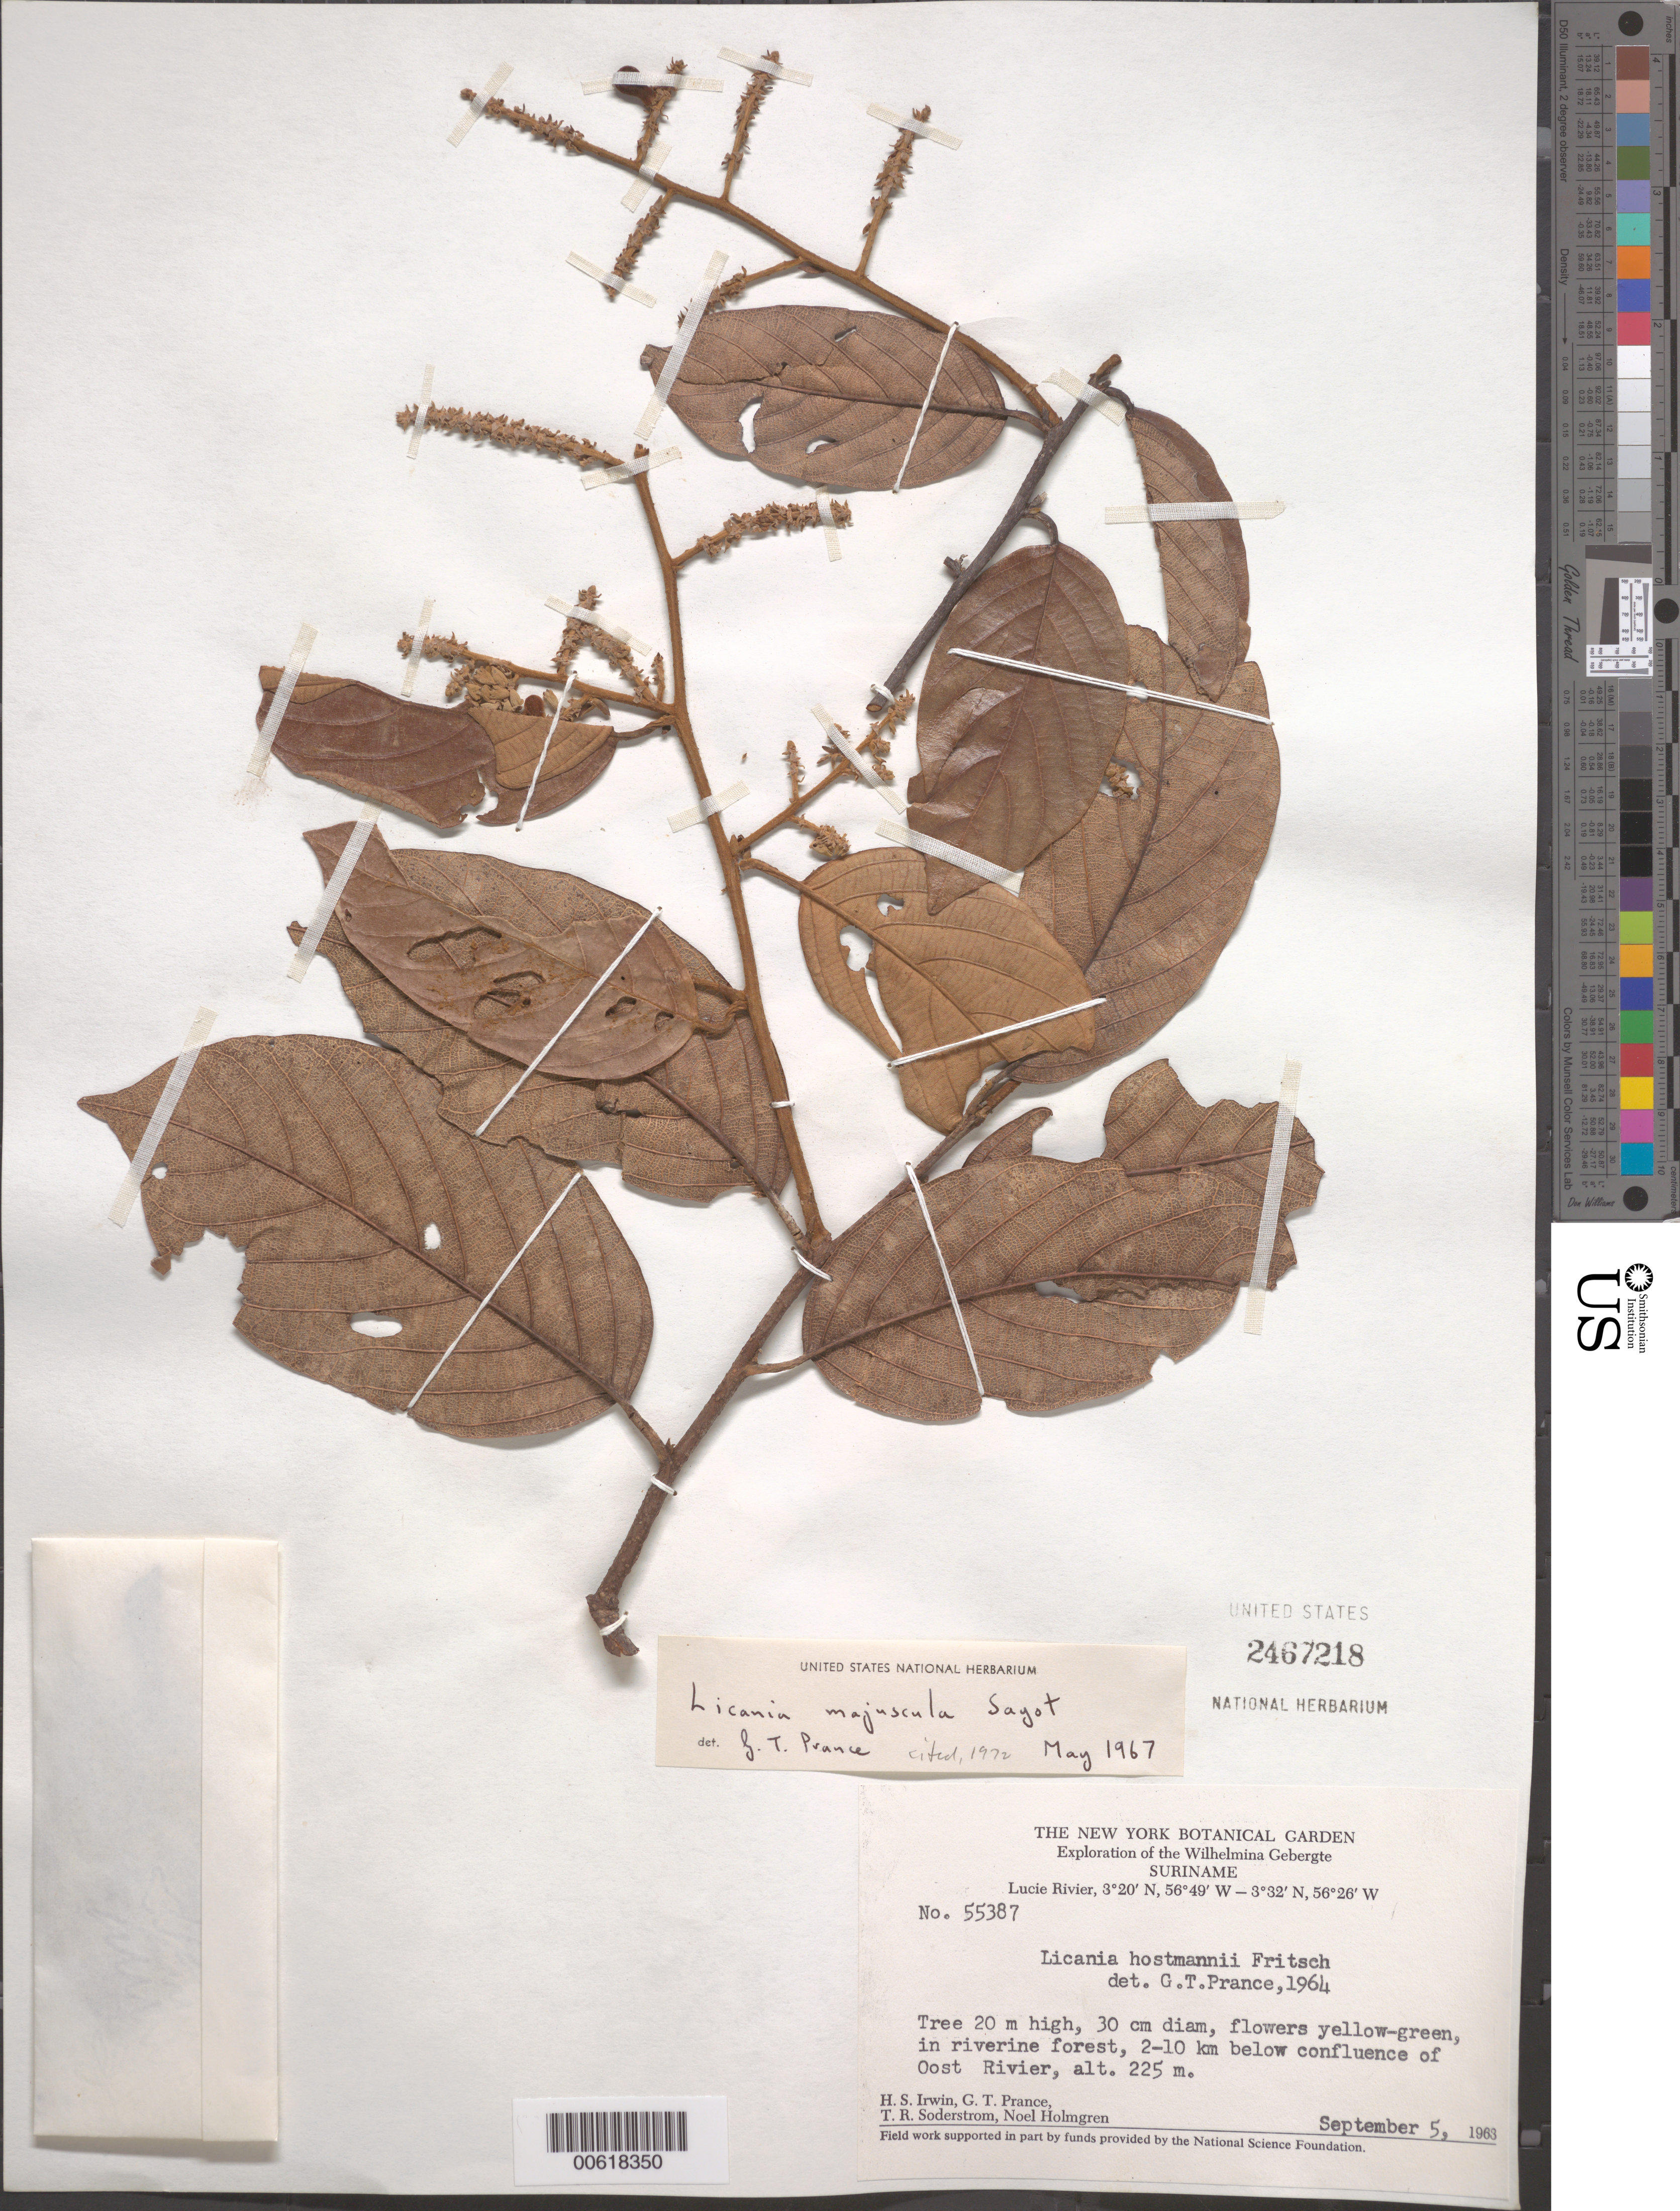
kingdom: Plantae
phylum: Tracheophyta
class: Magnoliopsida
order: Malpighiales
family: Chrysobalanaceae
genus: Licania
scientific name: Licania majuscula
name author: Sagot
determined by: Prance, G. T.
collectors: H. Irwin, G. T. Prance, T. R. Soderstrom & N. H. Holmgren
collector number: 55387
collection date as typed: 5-Sep-63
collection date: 1963-09-05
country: Suriname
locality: Lucie R., 2-10 km below confl. with Oost R., Wilhelmina Gebergte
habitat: Riverine forest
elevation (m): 225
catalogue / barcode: US 2467218